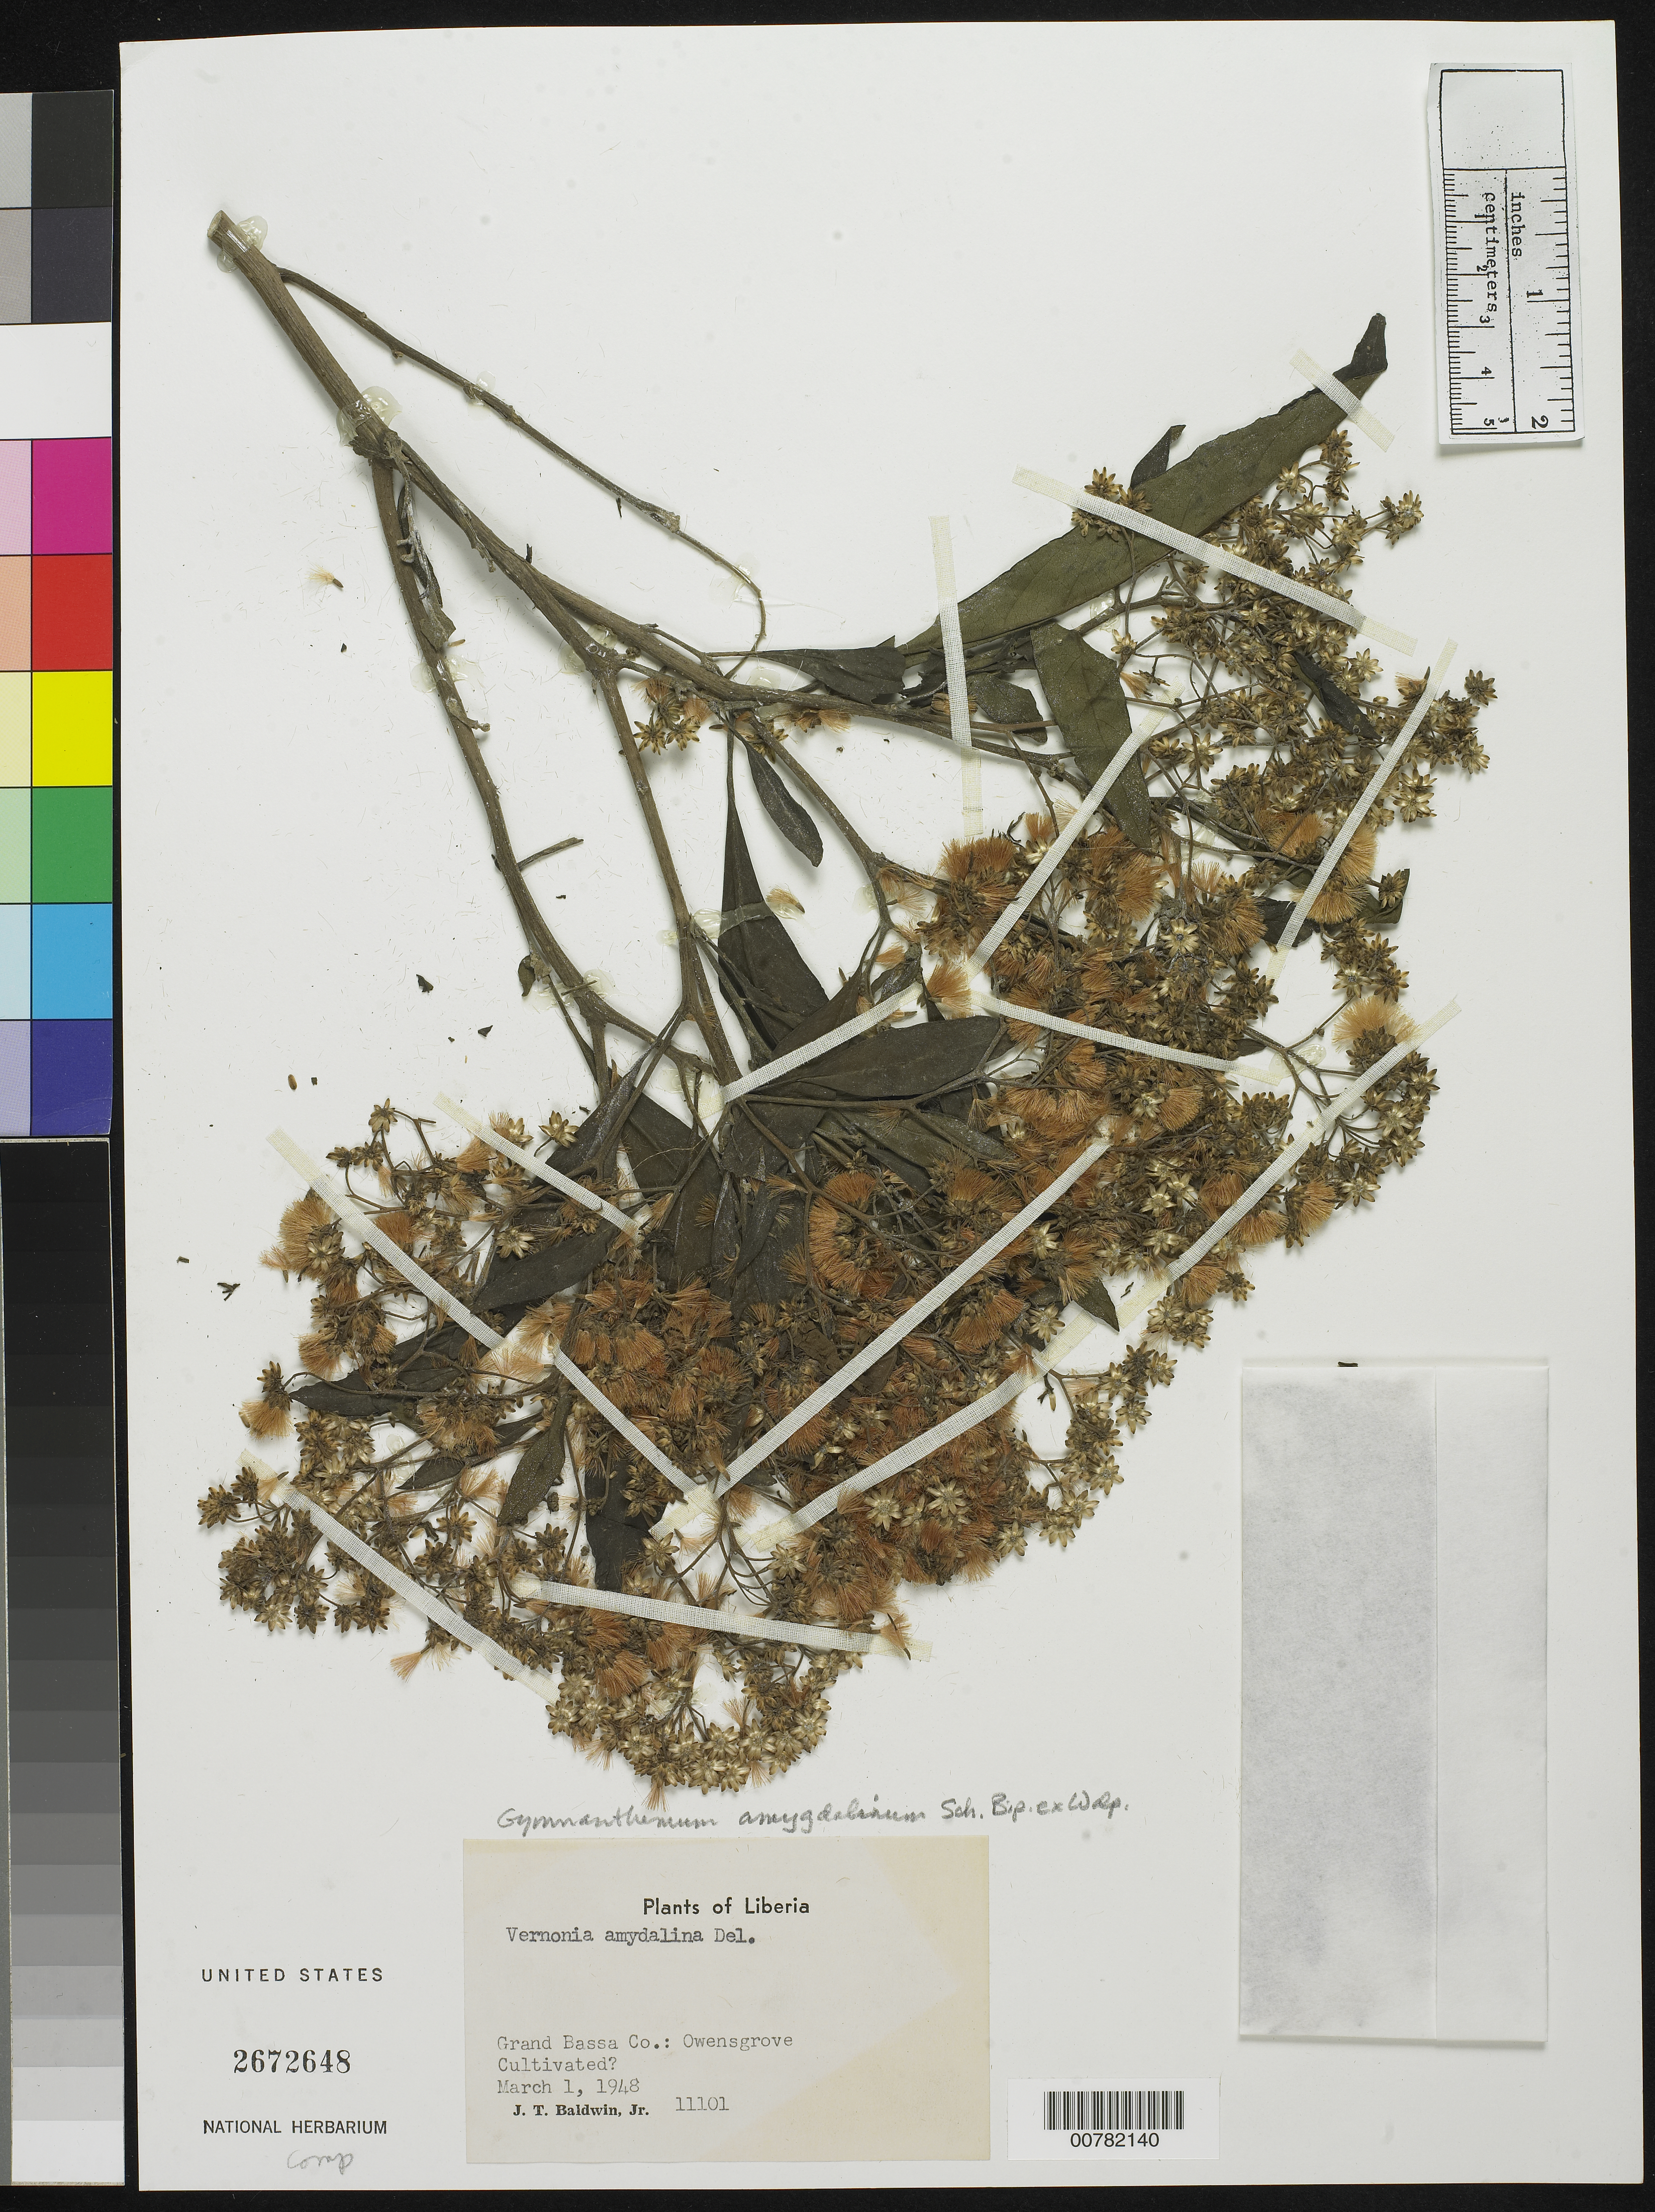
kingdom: Plantae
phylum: Tracheophyta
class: Magnoliopsida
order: Asterales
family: Asteraceae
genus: Gymnanthemum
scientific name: Gymnanthemum amygdalinum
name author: (Delile) Sch. Bip. ex Walp.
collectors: J. T. Baldwin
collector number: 11101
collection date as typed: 1 Mar 1948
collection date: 1948-03-01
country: Liberia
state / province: Grand Bassa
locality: Owensgrove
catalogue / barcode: US 2672648